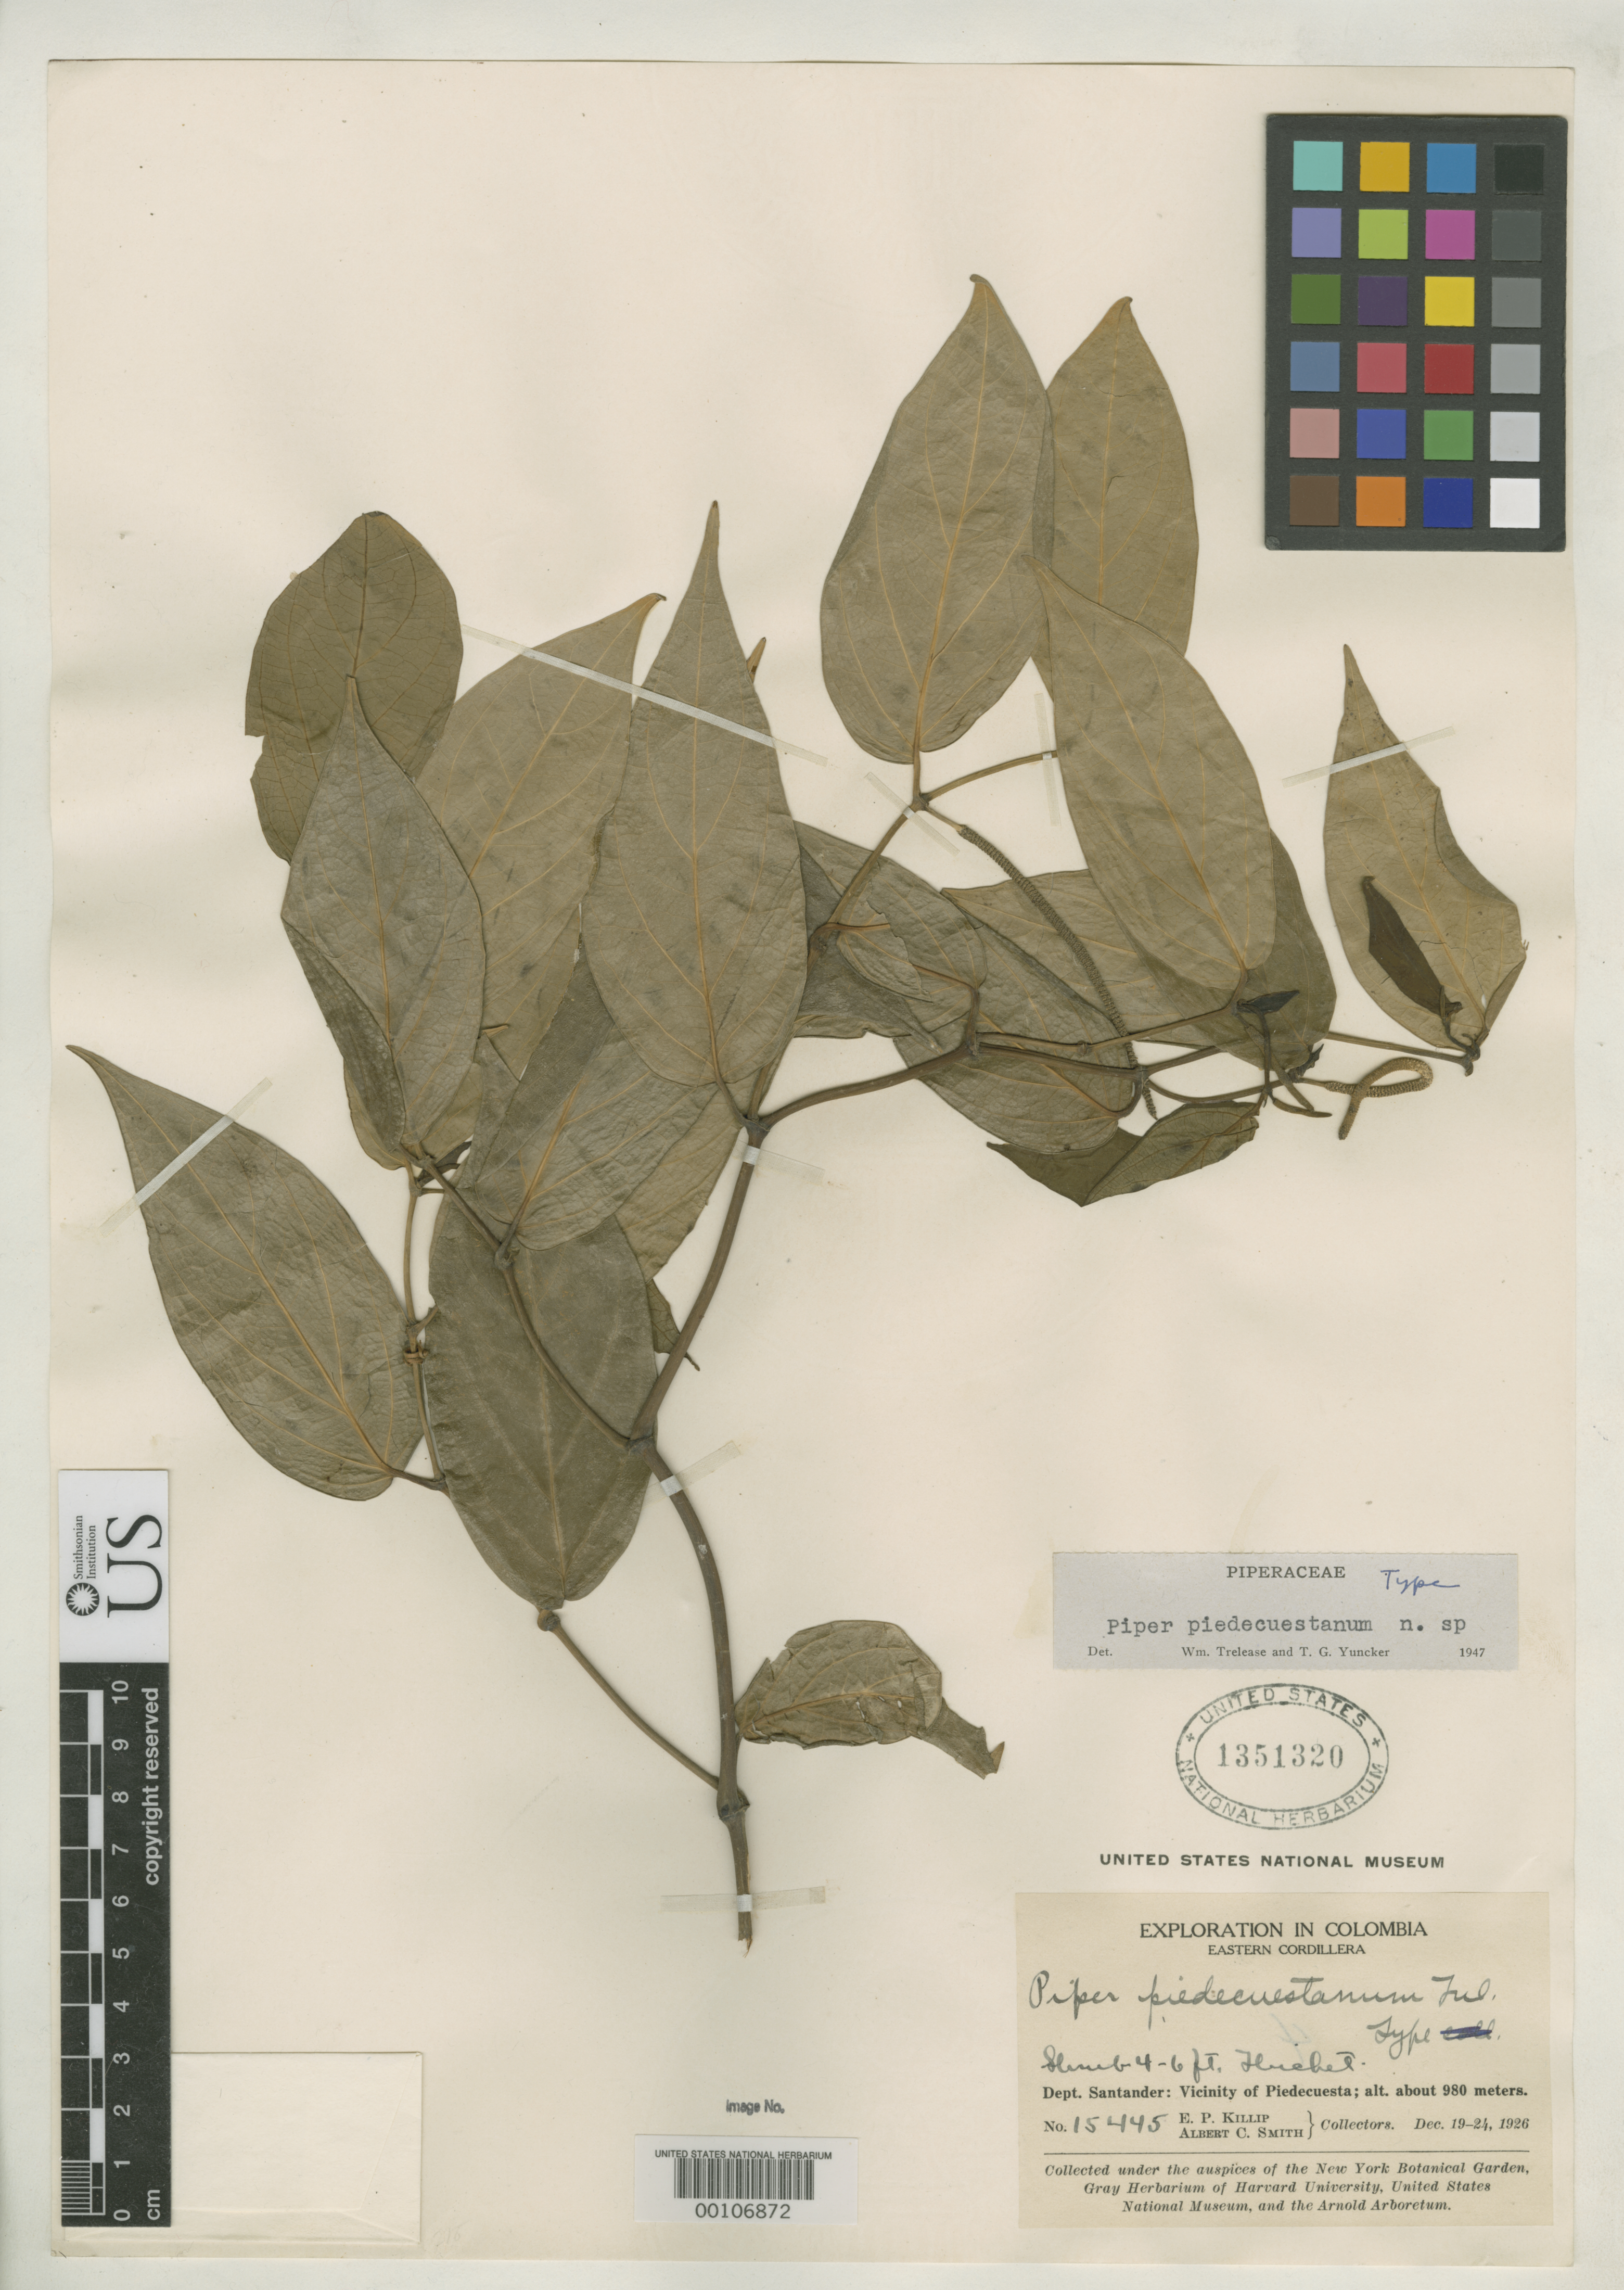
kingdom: Plantae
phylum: Tracheophyta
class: Magnoliopsida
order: Piperales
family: Piperaceae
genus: Piper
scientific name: Piper piedecuestanum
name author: Trel. & Yunck.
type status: Holotype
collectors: E. P. Killip & A. C. Smith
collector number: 15445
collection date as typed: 19 Dec 1926 to 24 Dec 1926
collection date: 1926-12-19/1926-12-24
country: Colombia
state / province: Santander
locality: Vicinity of Piedecuesta.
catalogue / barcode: US 1351320